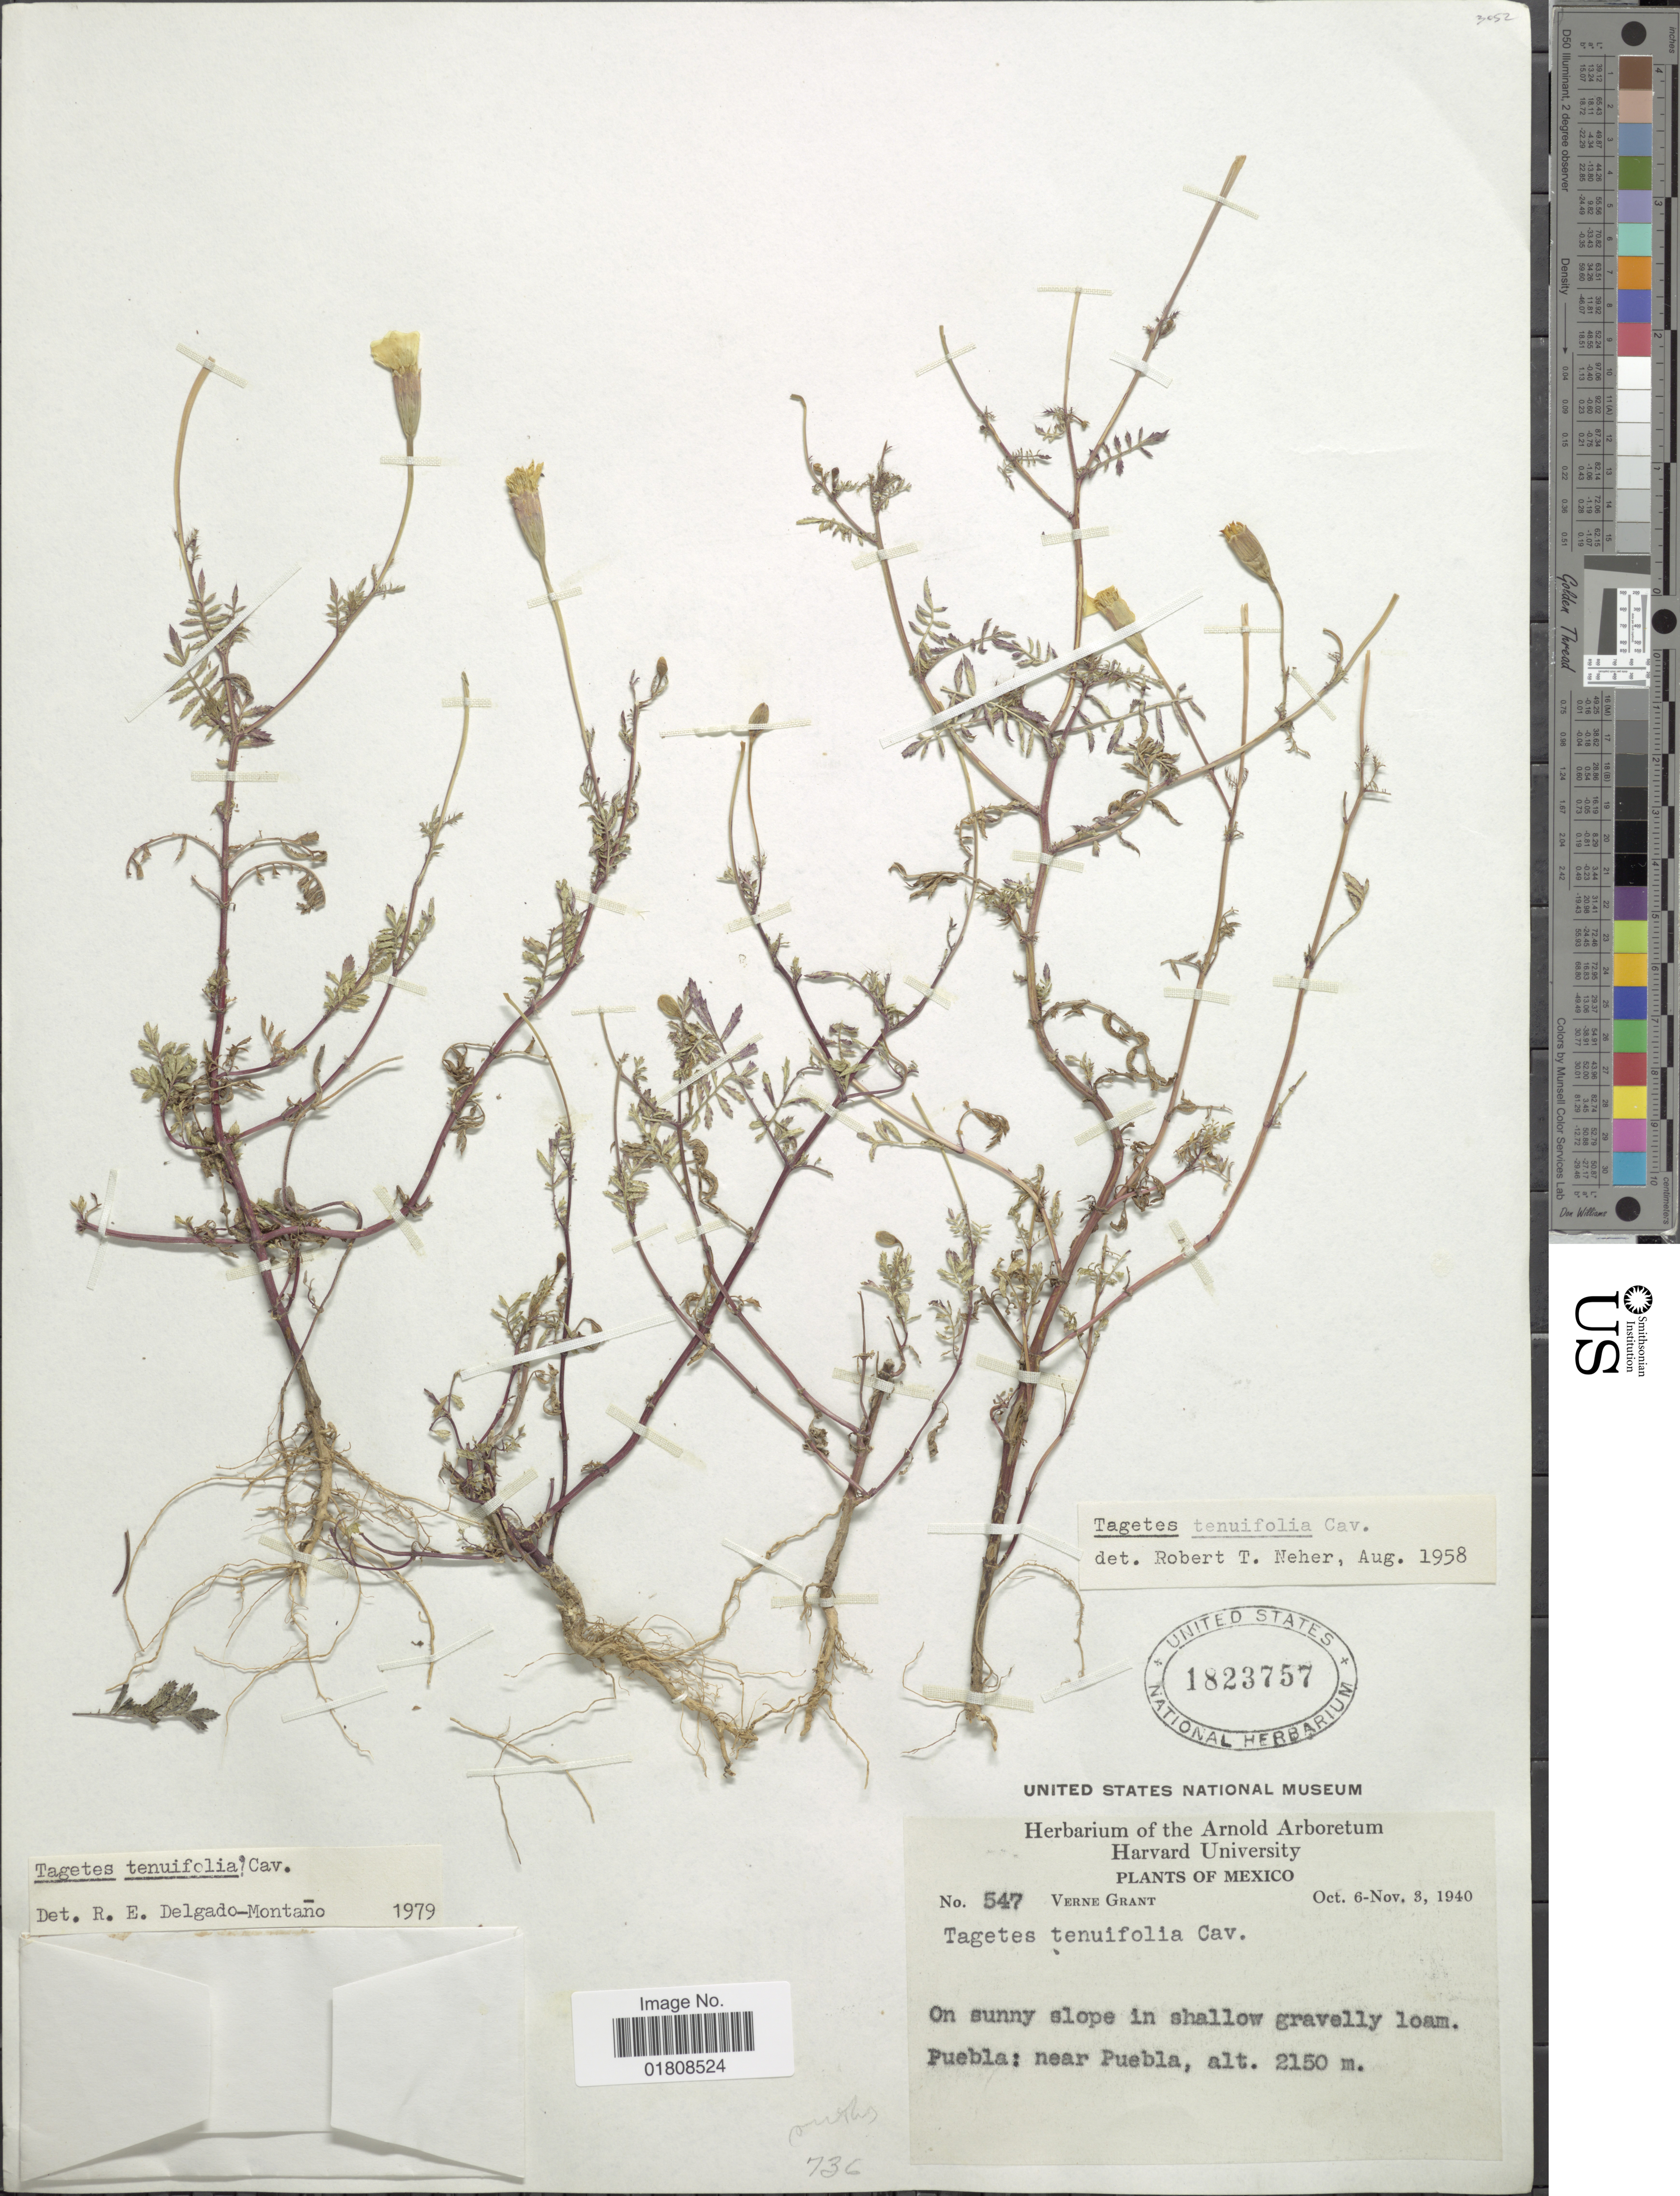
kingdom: Plantae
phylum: Tracheophyta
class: Magnoliopsida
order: Asterales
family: Asteraceae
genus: Tagetes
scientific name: Tagetes tenuifolia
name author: Cav.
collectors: V. Grant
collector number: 547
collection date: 1940-10-06/1940-11-03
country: Mexico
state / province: Puebla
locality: Near Puebla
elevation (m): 2150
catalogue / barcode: US 1823757